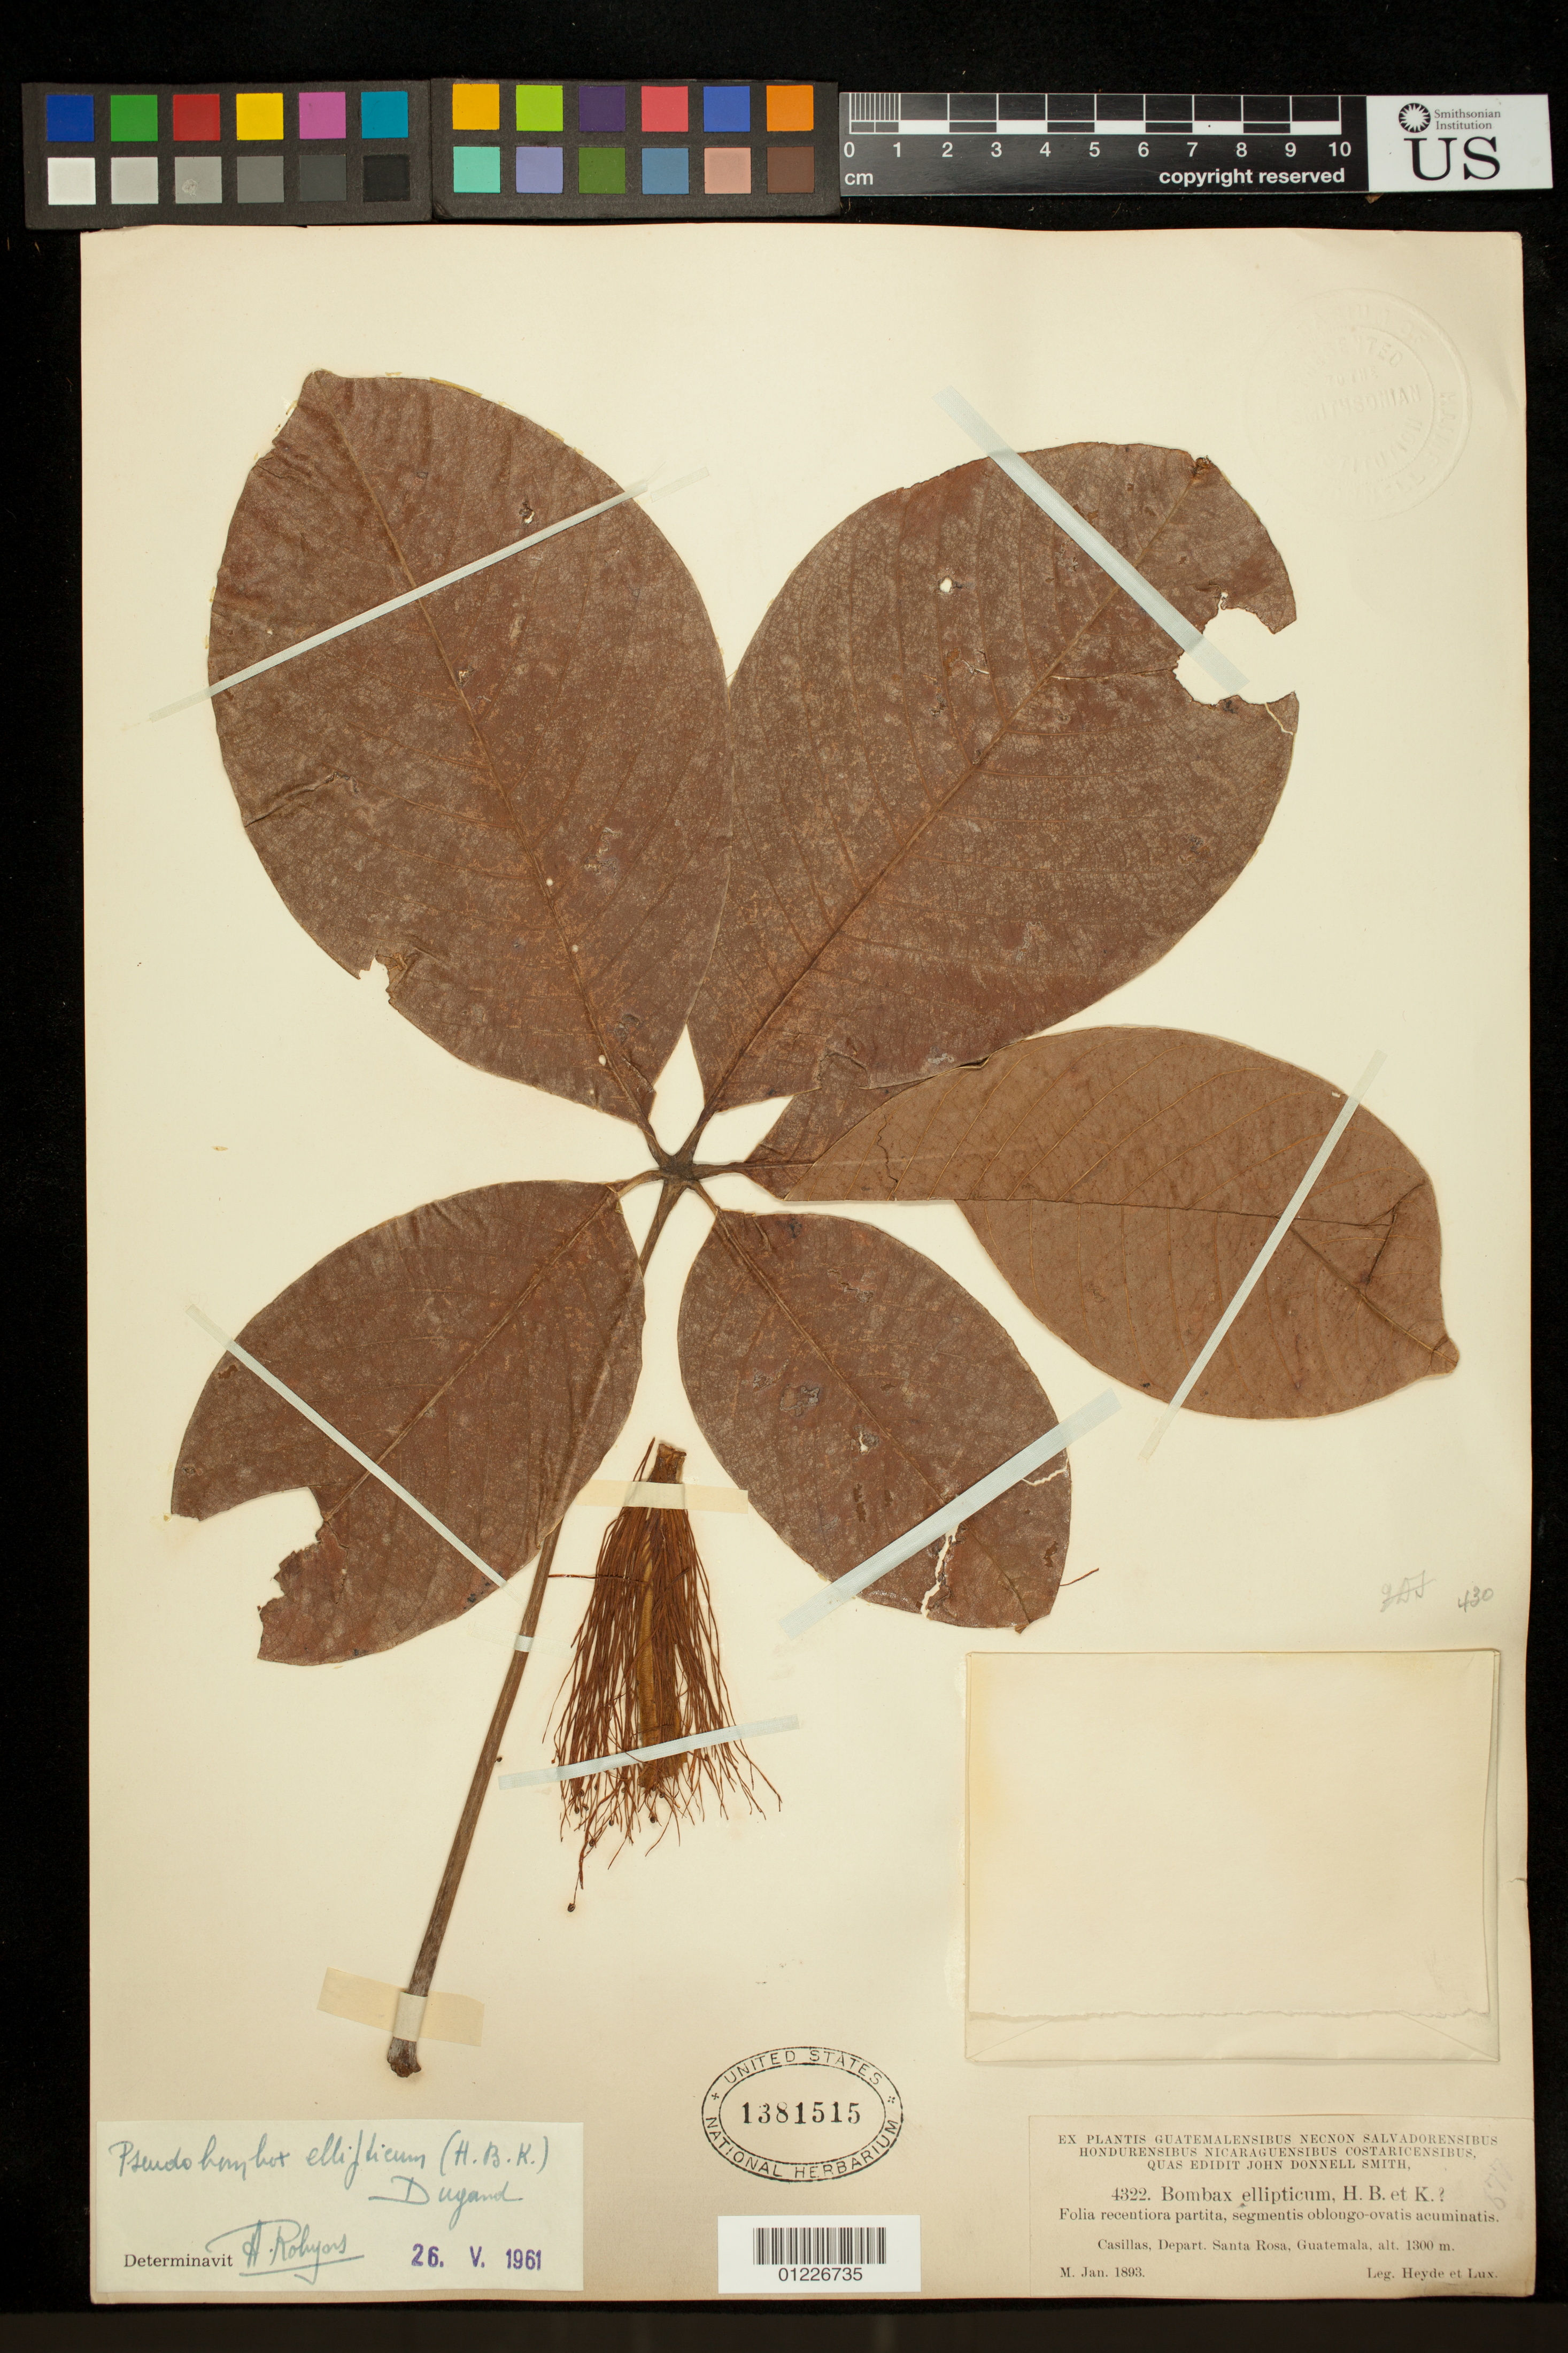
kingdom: Plantae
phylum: Tracheophyta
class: Magnoliopsida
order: Malvales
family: Malvaceae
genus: Pseudobombax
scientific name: Pseudobombax ellipticum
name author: (Kunth) Dugand G.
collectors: Heyde & E. Lux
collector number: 4322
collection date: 1893-01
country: Guatemala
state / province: Santa Rosa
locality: Casillas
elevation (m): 1300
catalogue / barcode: US 1381515